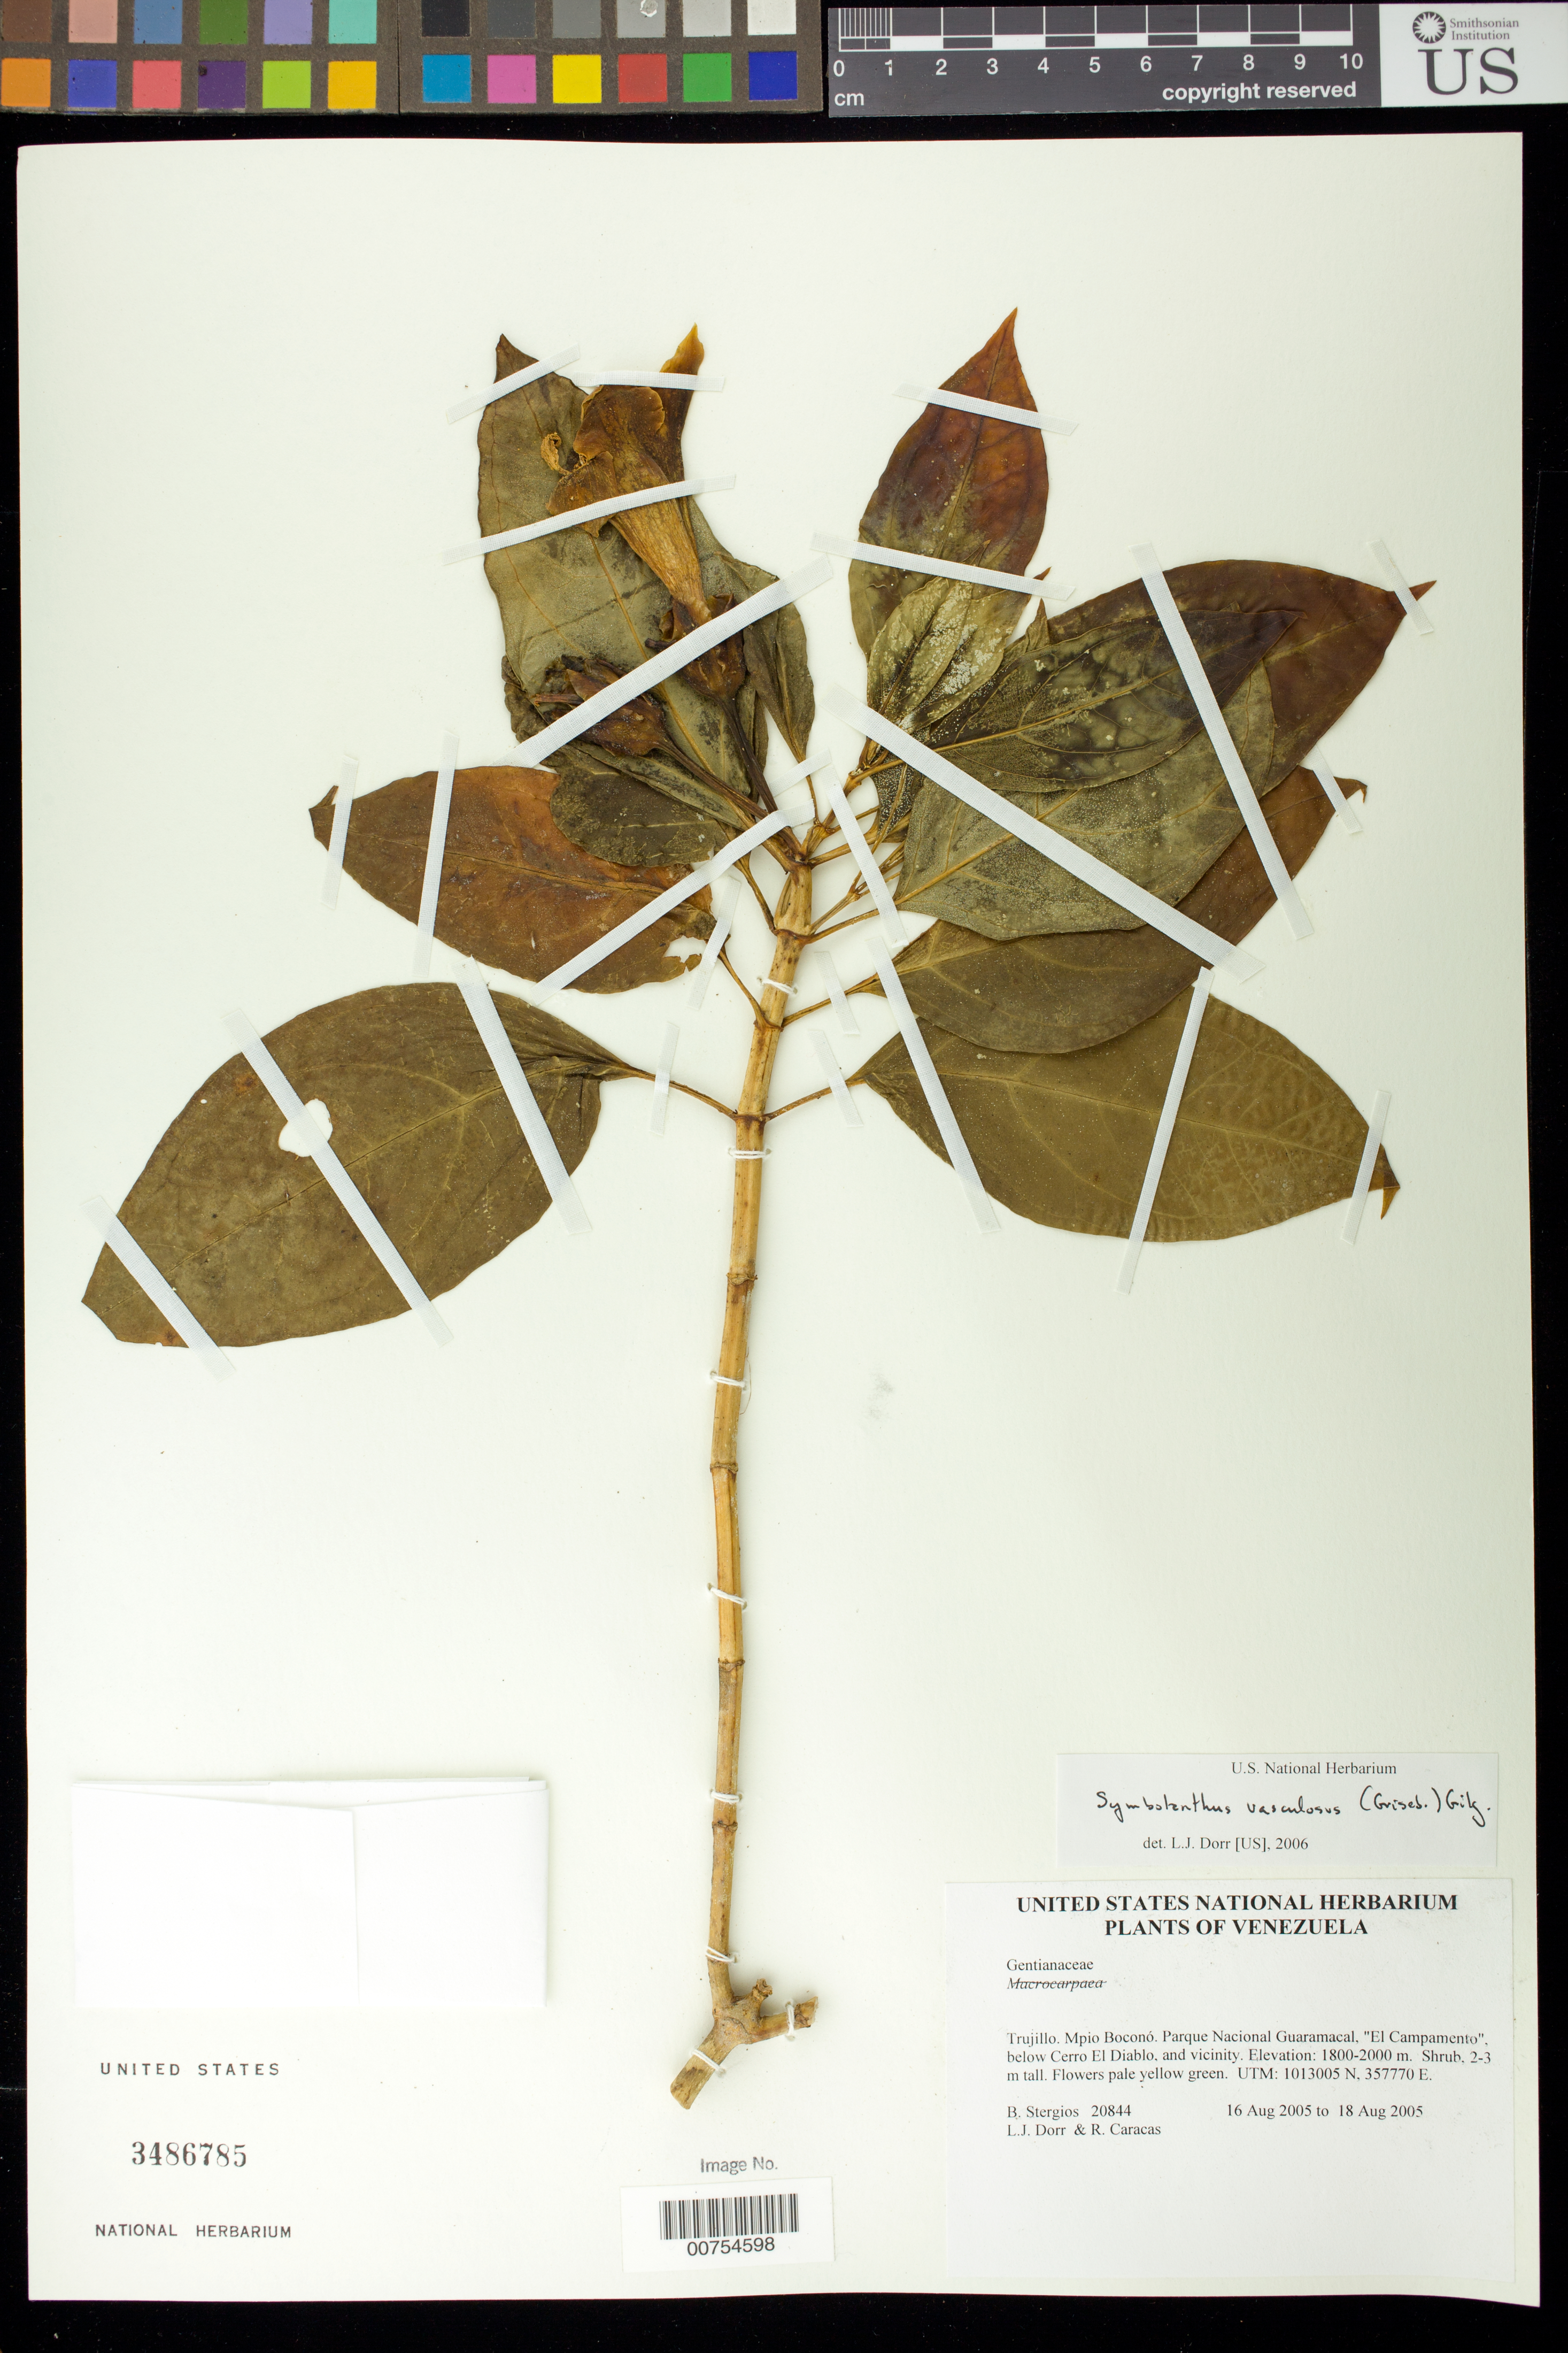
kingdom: Plantae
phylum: Tracheophyta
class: Magnoliopsida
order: Gentianales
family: Gentianaceae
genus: Symbolanthus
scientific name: Symbolanthus vasculosus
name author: (Griseb.) Gilg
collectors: B. G. Stergios, L. J. Dorr & R. Caracas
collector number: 20844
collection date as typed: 16 Aug 2005 to 18 Aug 2005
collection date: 2005-08-16/2005-08-18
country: Venezuela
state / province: Trujillo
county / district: Boconó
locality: Parque Nacional Guaramacal, "El Campamento", below Cerro El Diablo, and vicinity.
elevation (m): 1800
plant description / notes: CAS, PORT, US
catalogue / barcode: US 3486785